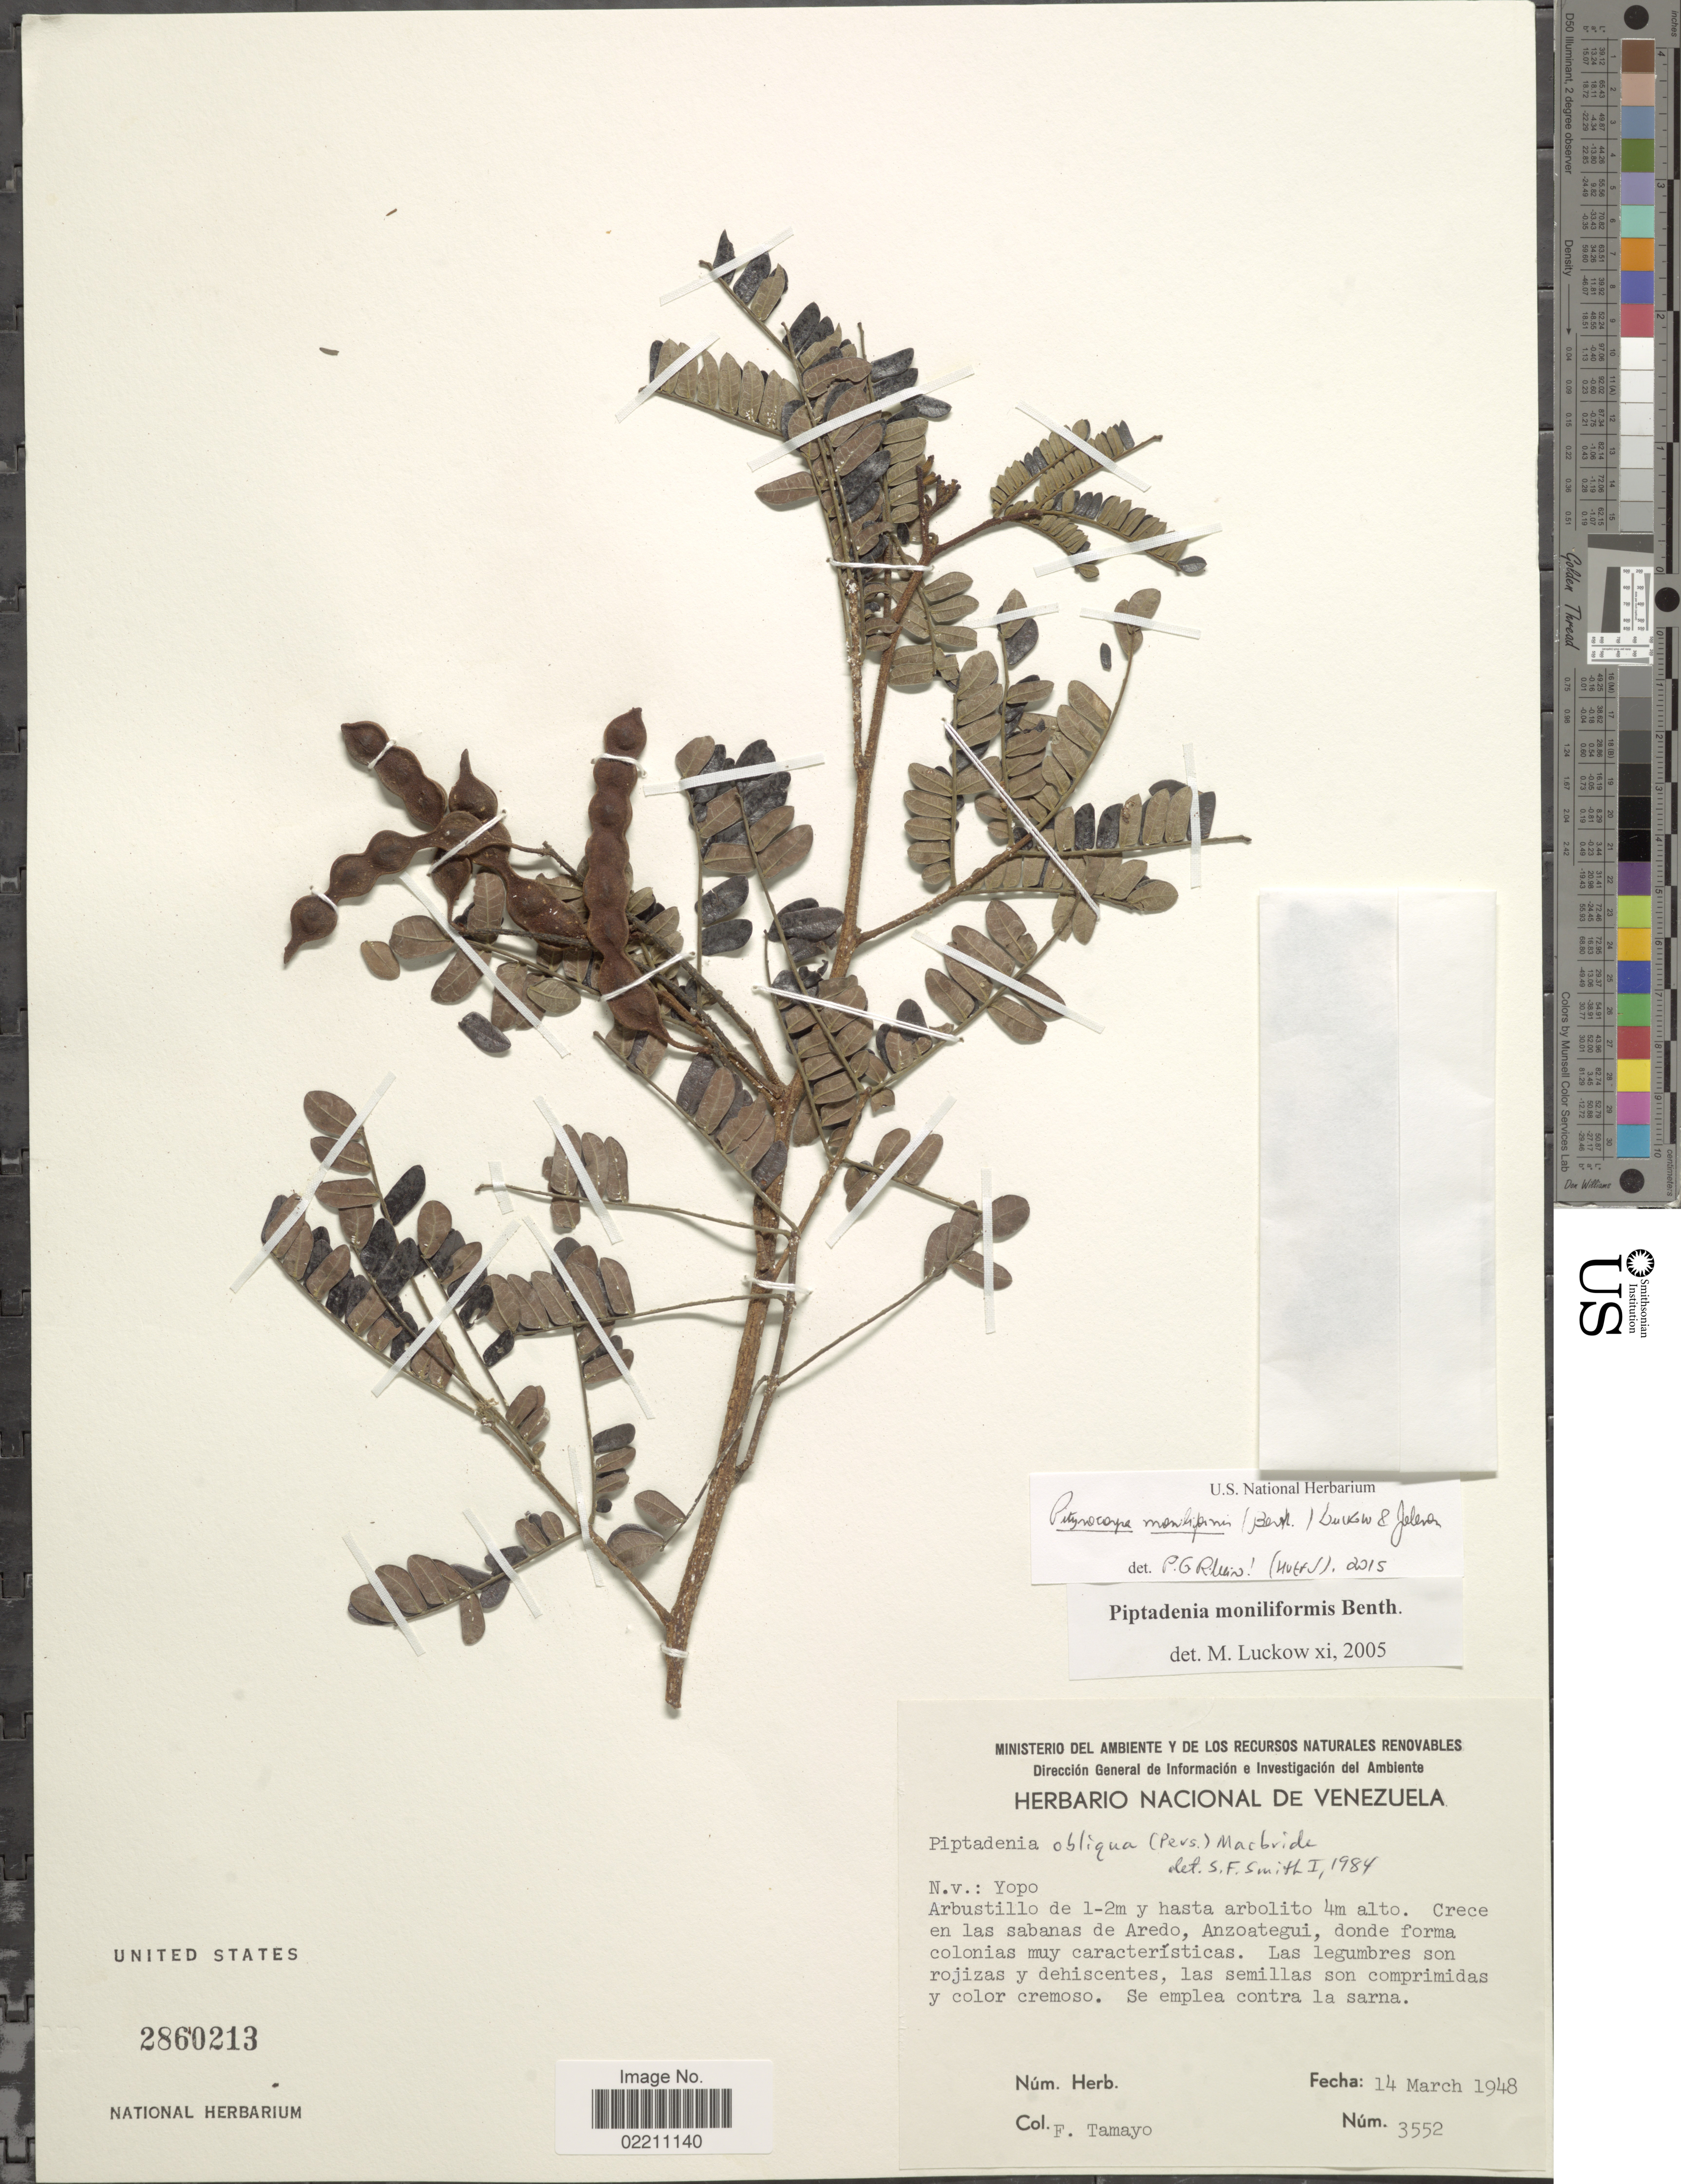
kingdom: Plantae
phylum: Tracheophyta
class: Magnoliopsida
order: Fabales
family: Fabaceae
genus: Pityrocarpa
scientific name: Pityrocarpa moniliformis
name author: (Benth.) Luckow & R. W. Jobson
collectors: F. Tamayo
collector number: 3552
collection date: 1948-03-14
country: Venezuela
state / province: Anzoategui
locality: En la sabanas de Aredo, Anzoategui.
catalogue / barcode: US 2860213